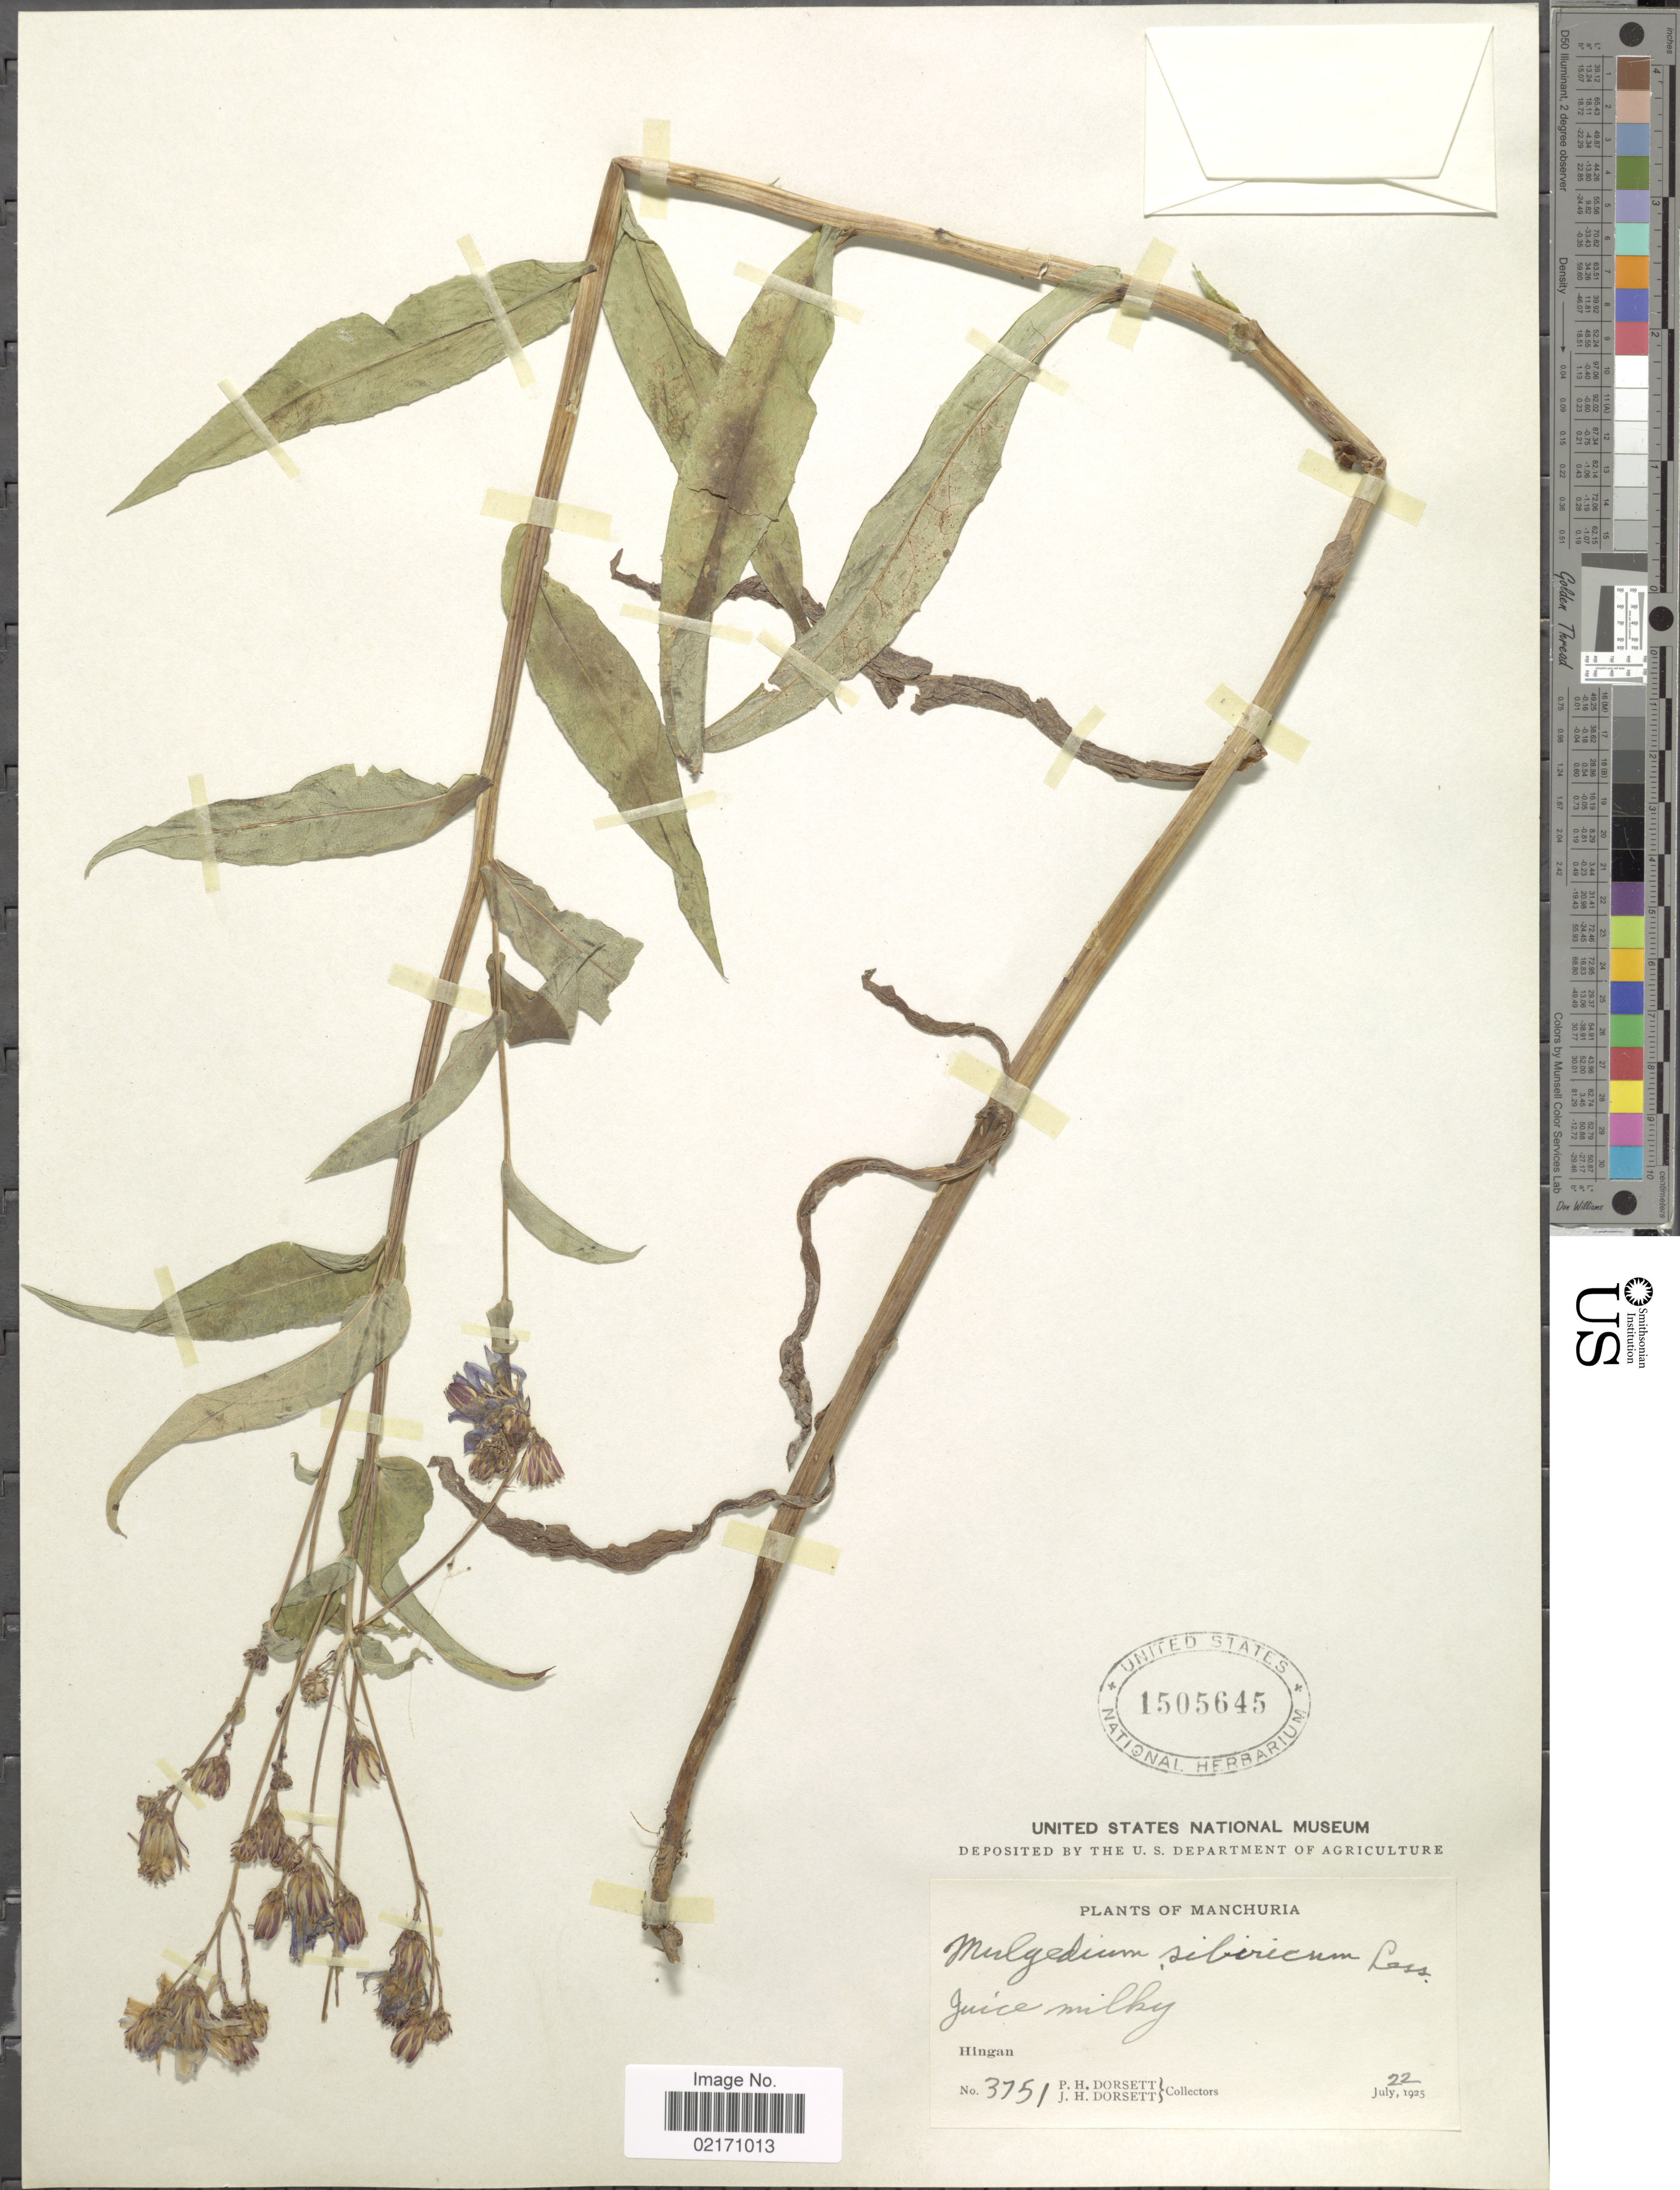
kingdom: Plantae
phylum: Tracheophyta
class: Magnoliopsida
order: Asterales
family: Asteraceae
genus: Mulgedium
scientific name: Mulgedium sibiricum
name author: (L.) Less.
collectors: P. H. Dorsett & J. Dorsett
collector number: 3751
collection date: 1925-07-22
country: China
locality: Manchuria, Hingan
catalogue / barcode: US 1505645